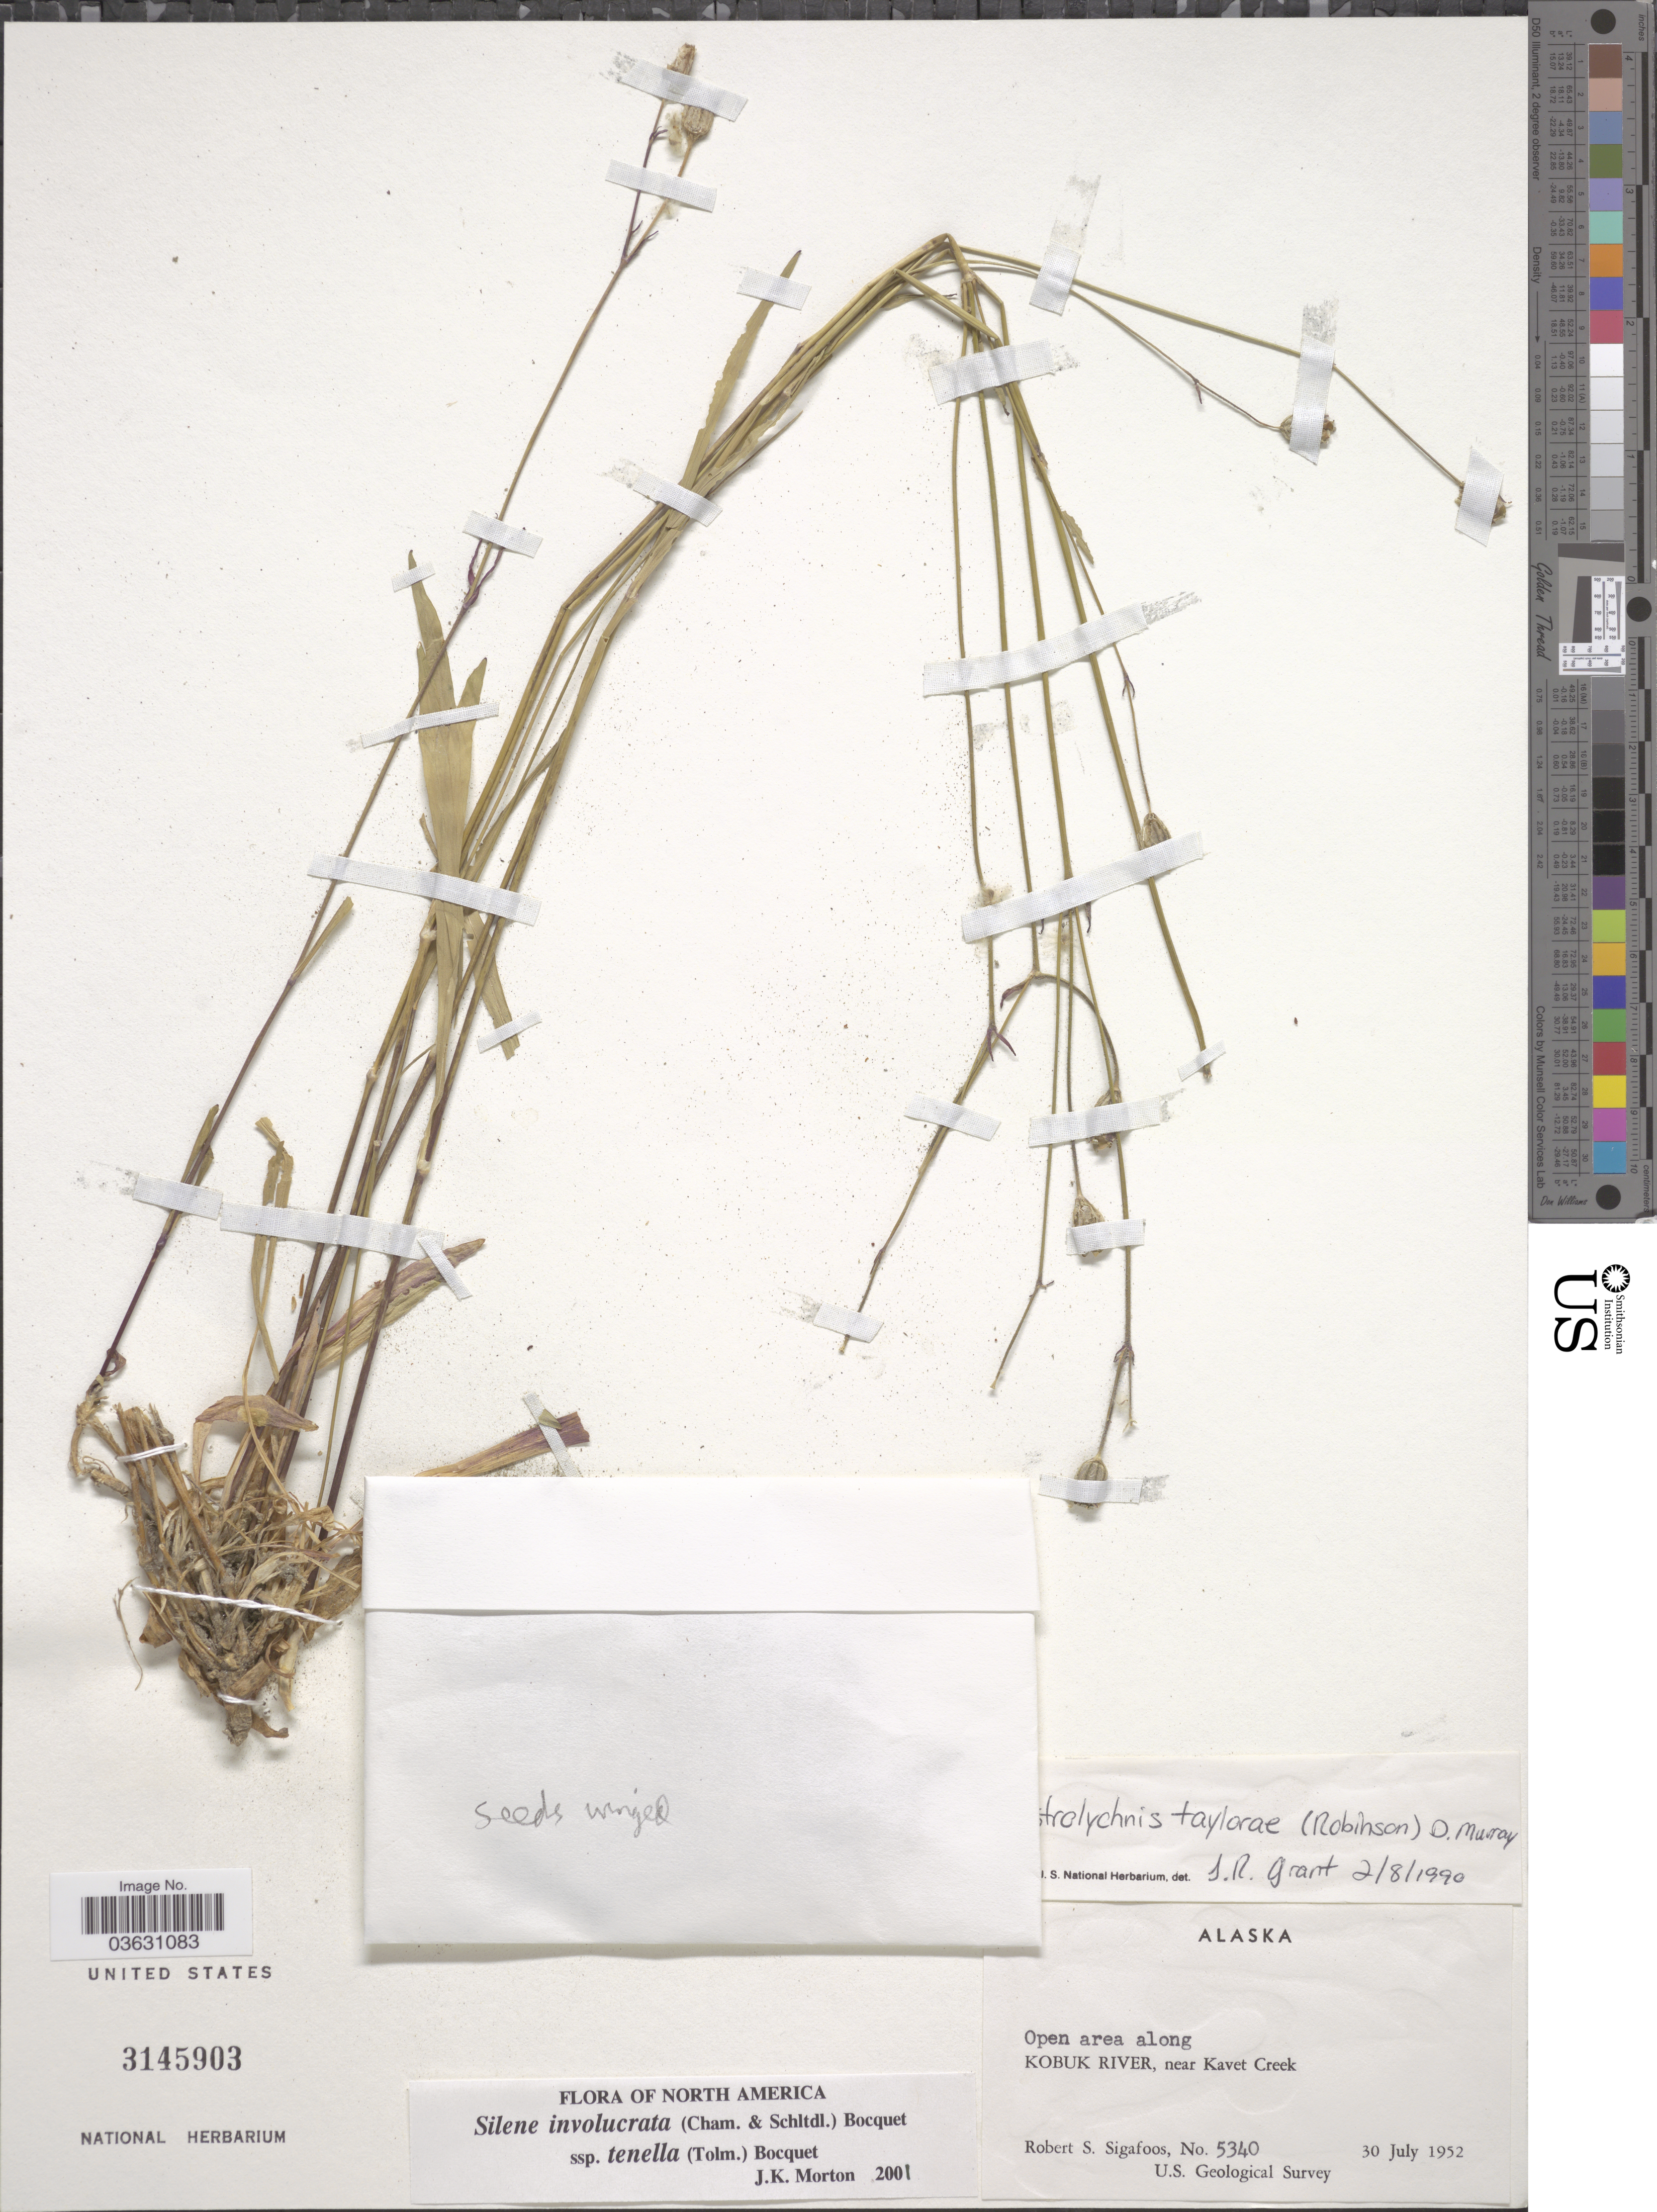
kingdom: Plantae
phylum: Tracheophyta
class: Magnoliopsida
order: Caryophyllales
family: Caryophyllaceae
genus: Silene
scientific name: Silene involucrata subsp. tenella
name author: (Tolm.) Bocquet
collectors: R. Sigafoos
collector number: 5340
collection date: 1952-07-30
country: United States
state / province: Alaska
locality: Open area along Kobuk River, near Kavet Creek.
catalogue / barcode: US 3145903